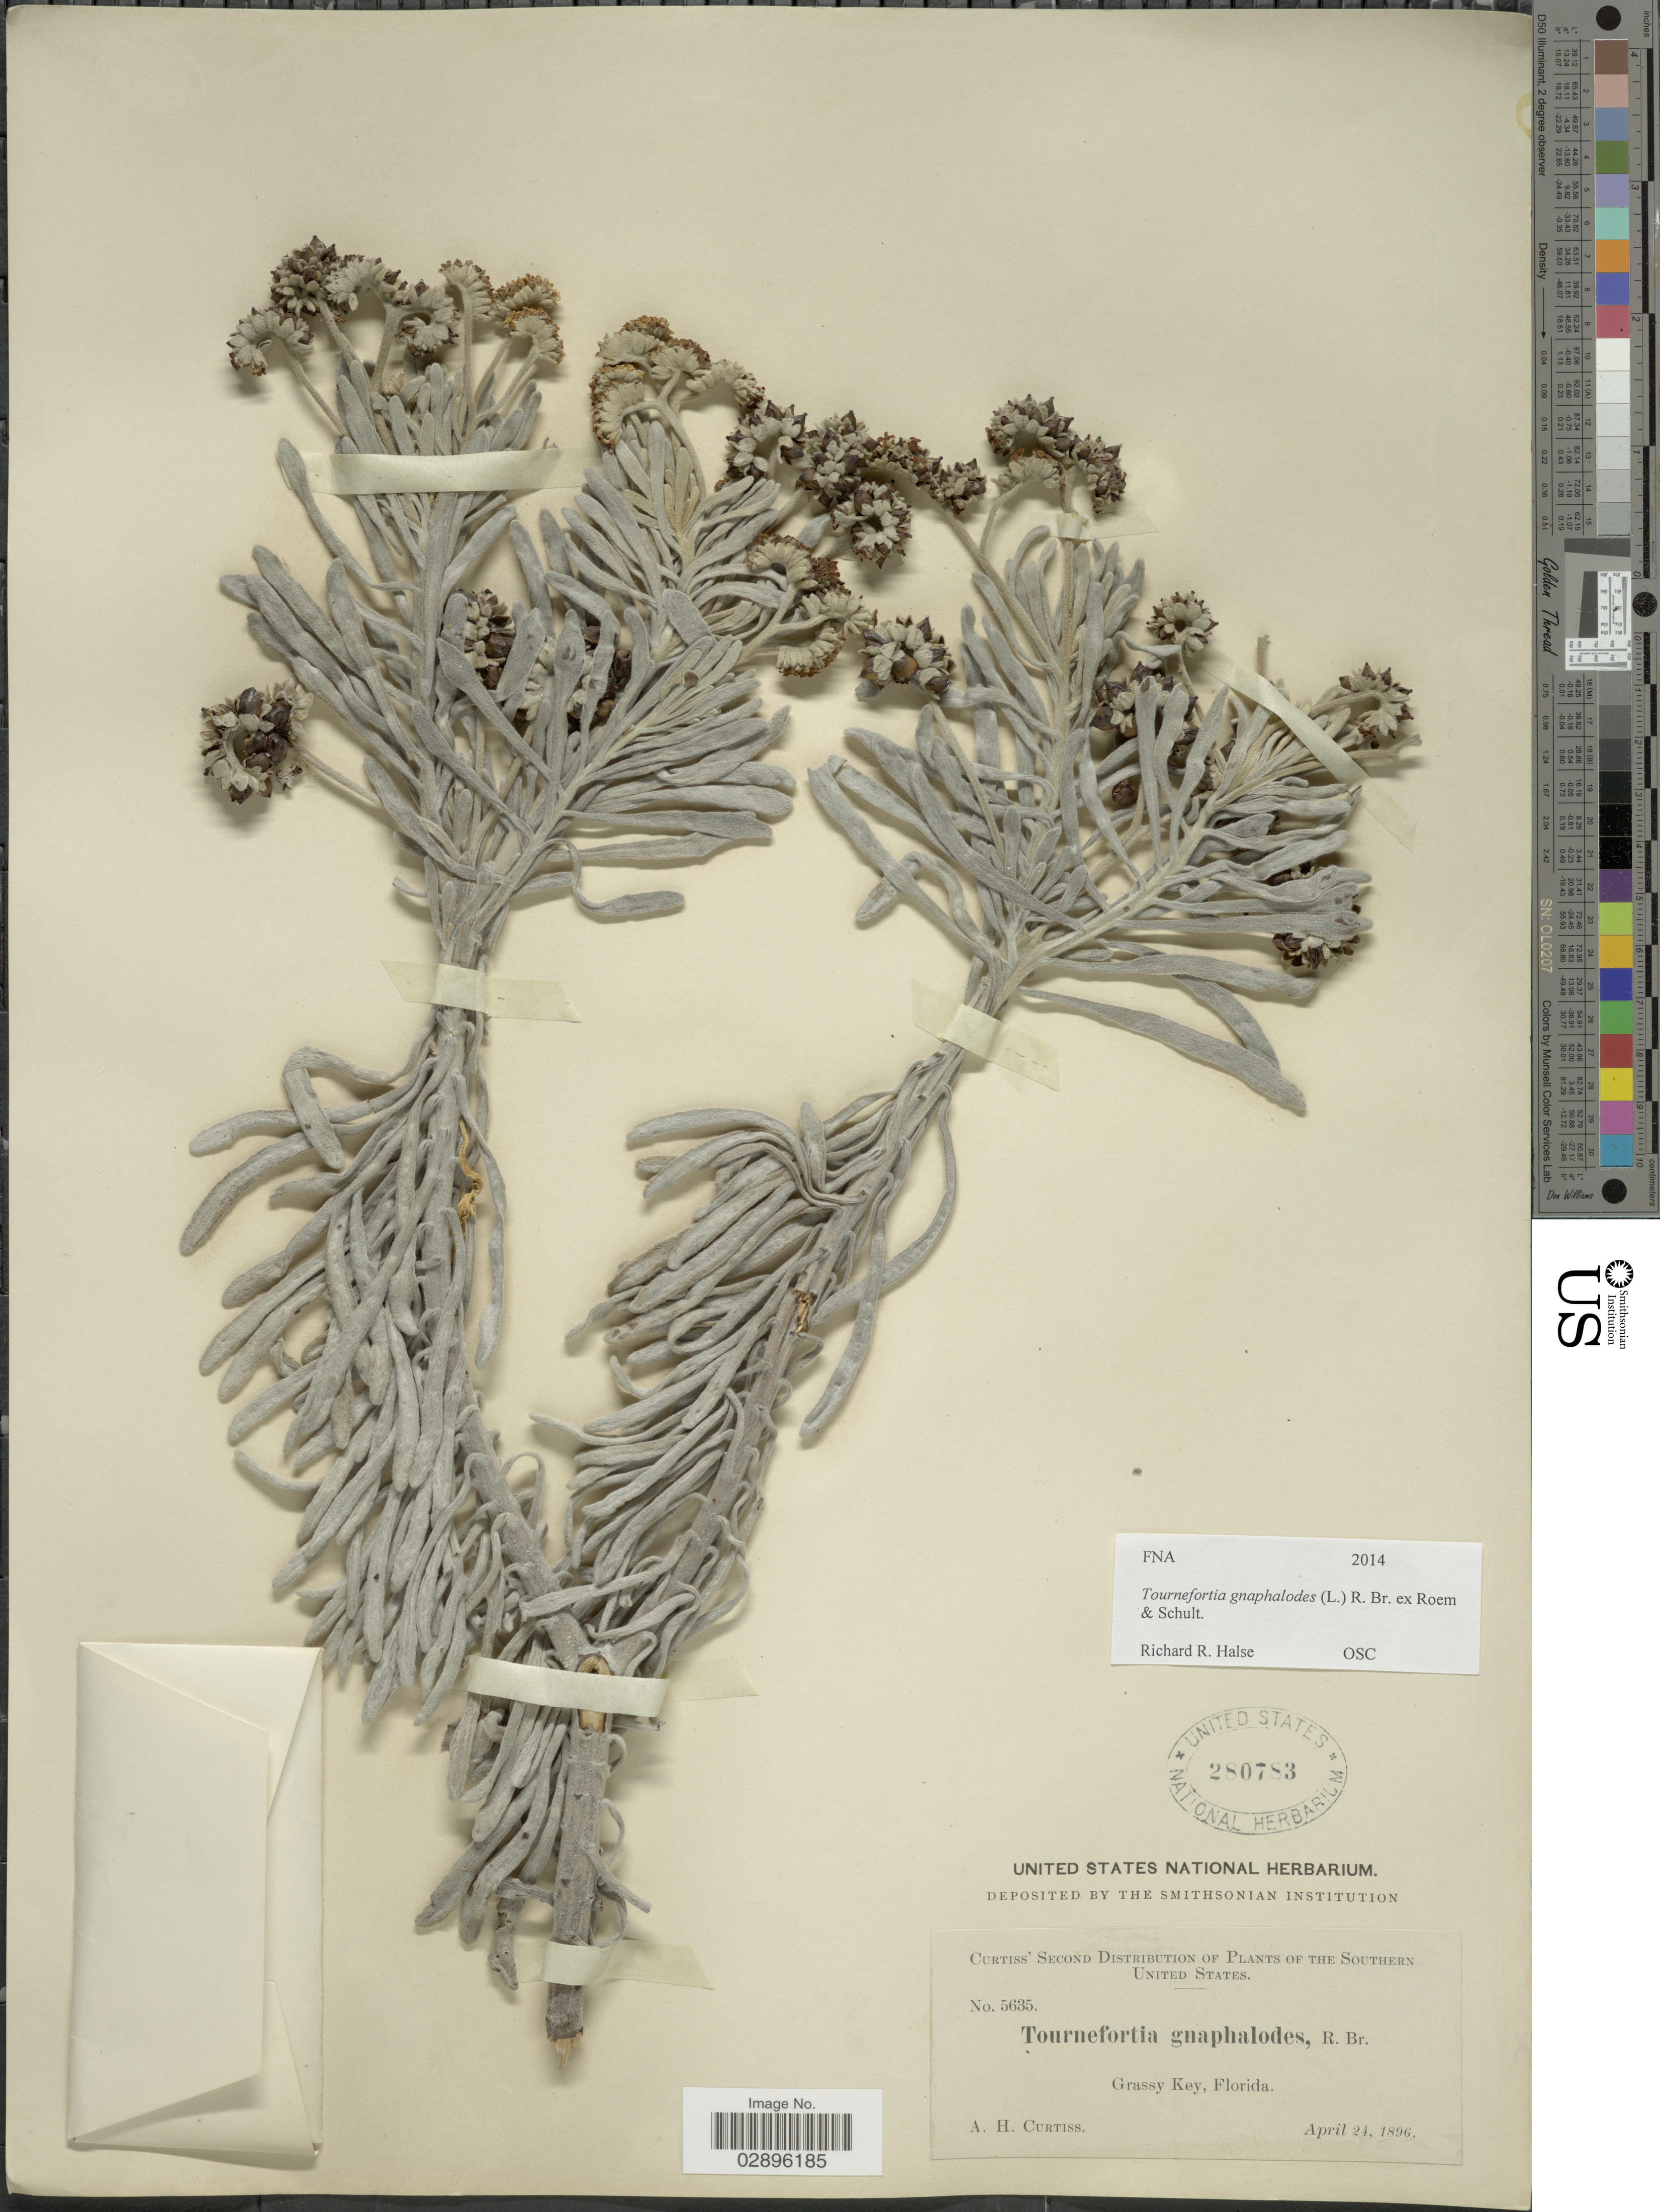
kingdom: Plantae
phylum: Tracheophyta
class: Magnoliopsida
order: Boraginales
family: Heliotropiaceae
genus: Tournefortia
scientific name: Tournefortia gnaphalodes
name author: (L.) R. Br. ex Roem. & Schult.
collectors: A. H. Curtiss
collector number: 5635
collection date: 1896-04-24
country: United States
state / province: Florida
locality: Southern United States. Grassy Key.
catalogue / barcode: US 280783